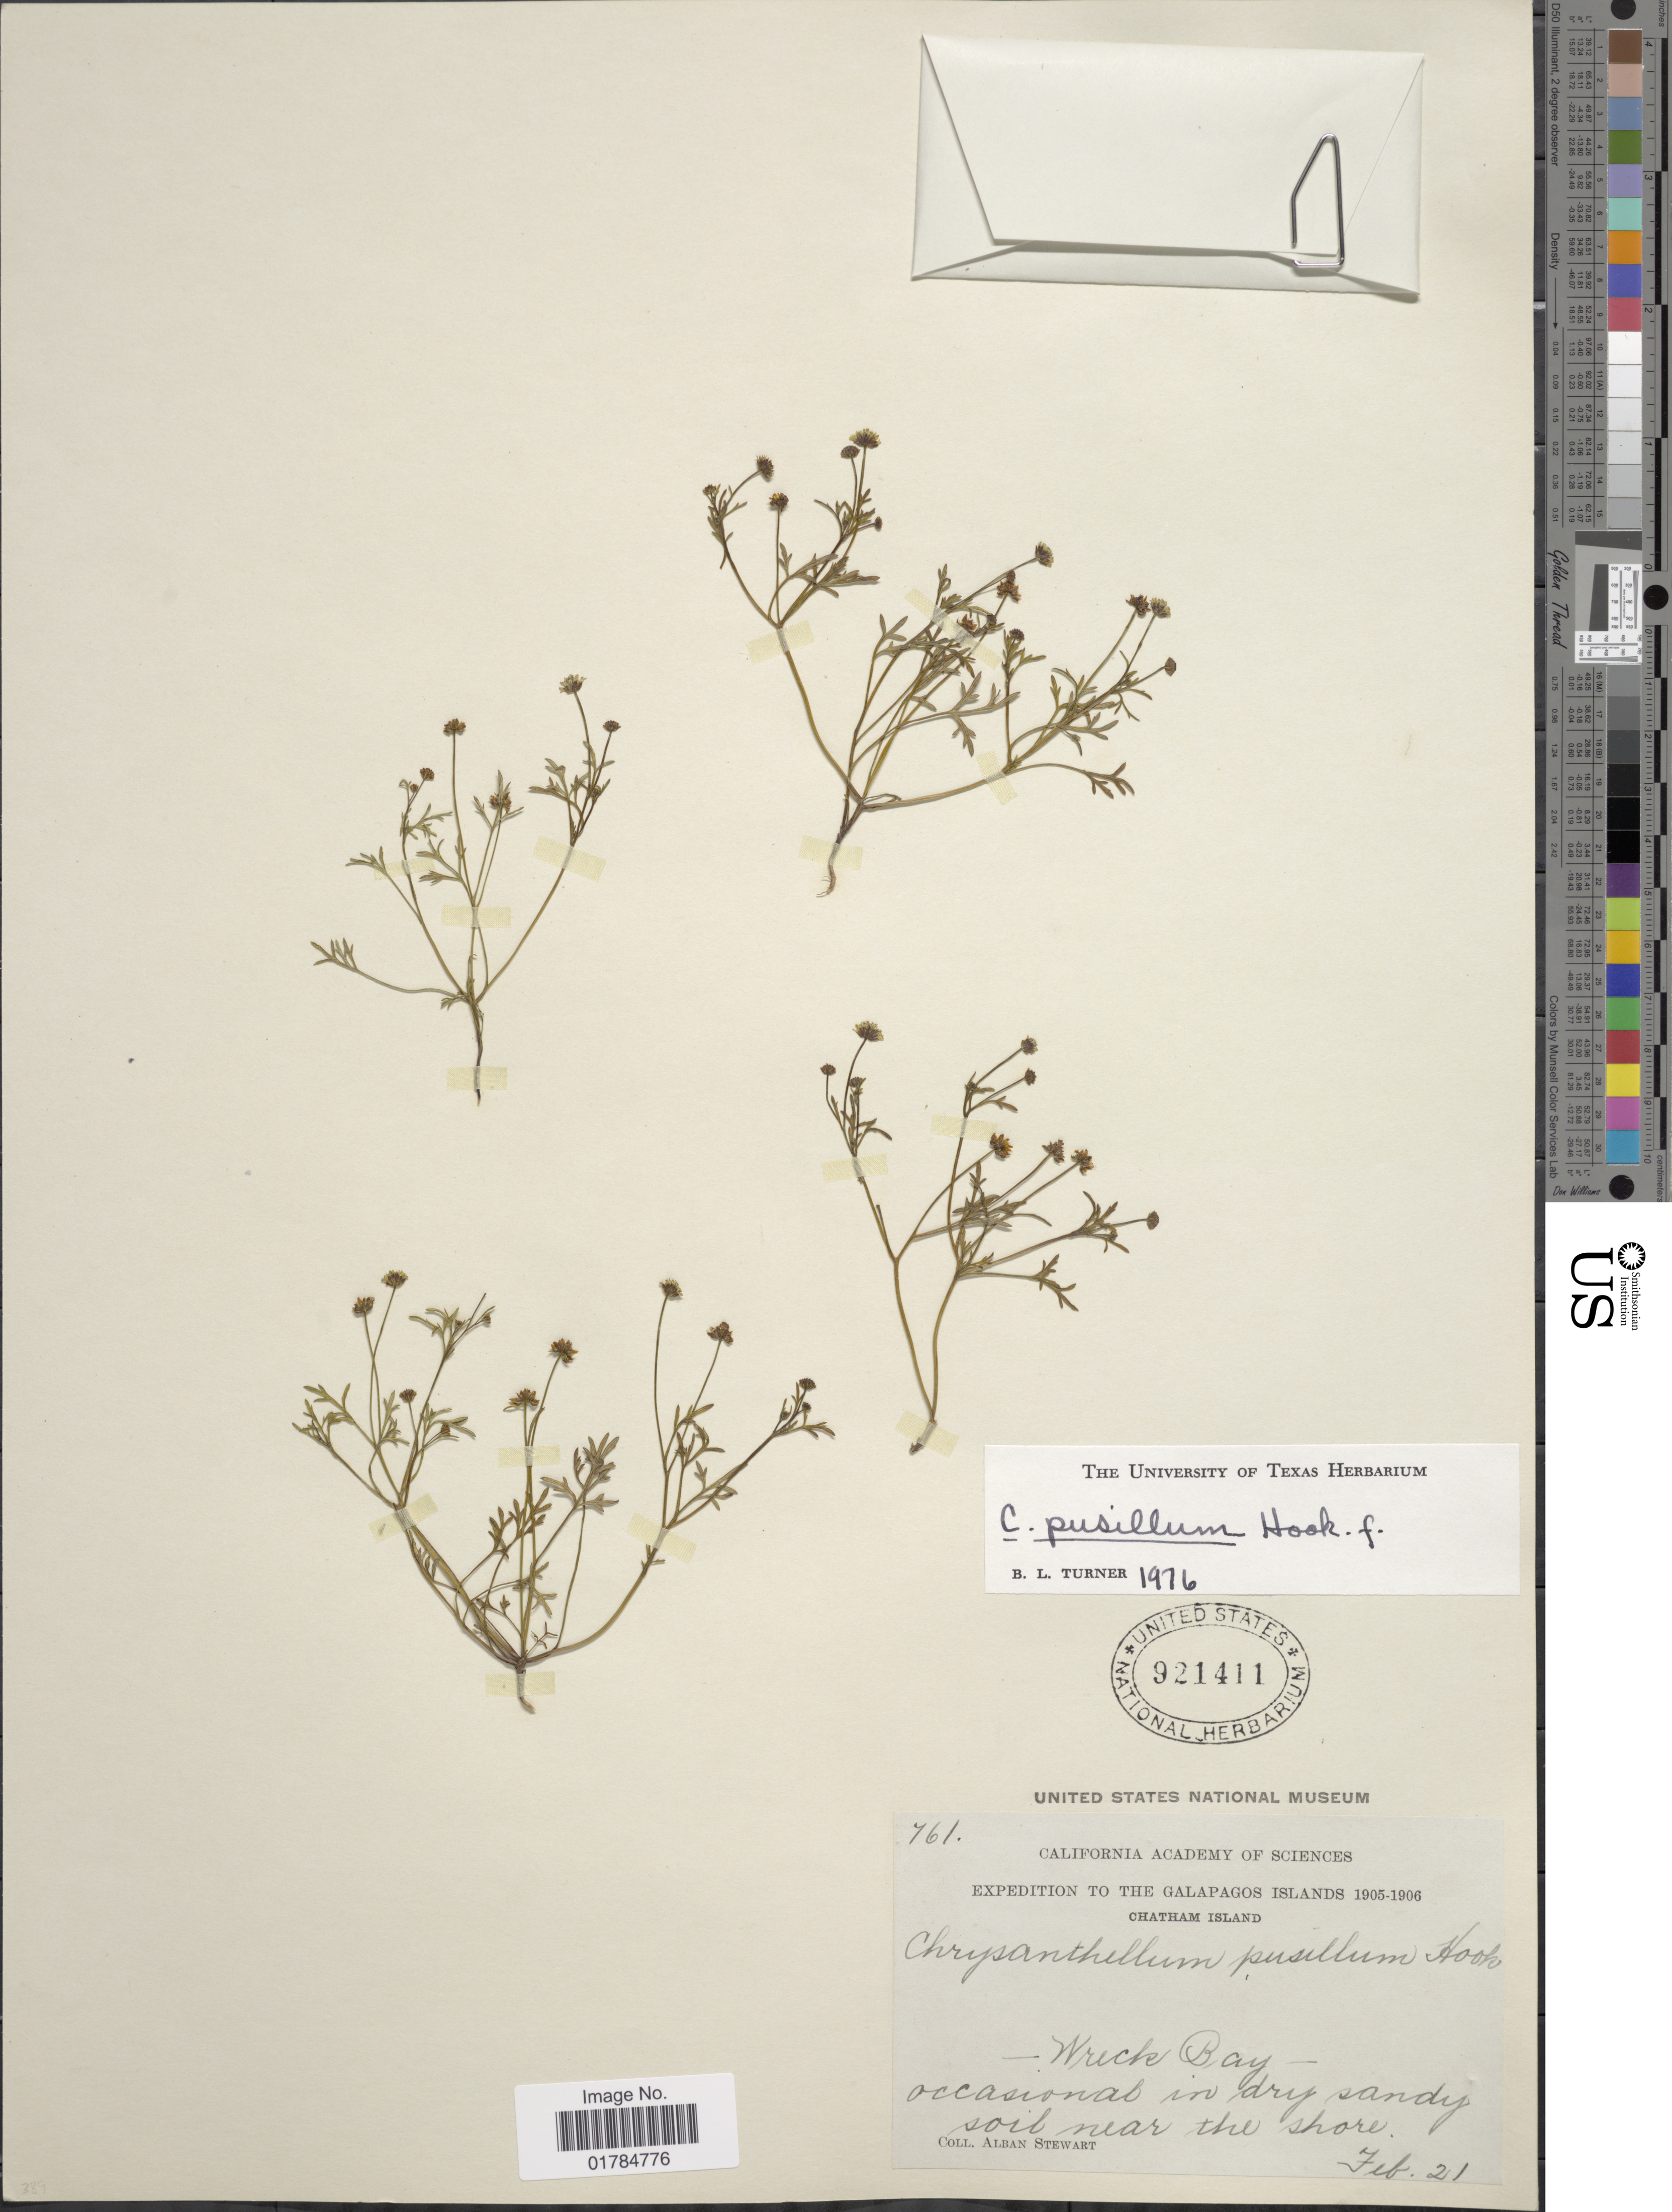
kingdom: Plantae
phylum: Tracheophyta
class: Magnoliopsida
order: Asterales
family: Asteraceae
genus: Chrysanthellum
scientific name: Chrysanthellum pusillum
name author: Hook. f.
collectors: A. Stewart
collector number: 761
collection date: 1905-02-21/1906-02-21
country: Ecuador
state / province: Colón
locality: Chatham Island, Wreck Bay, Galapagos Islands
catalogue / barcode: US 921411